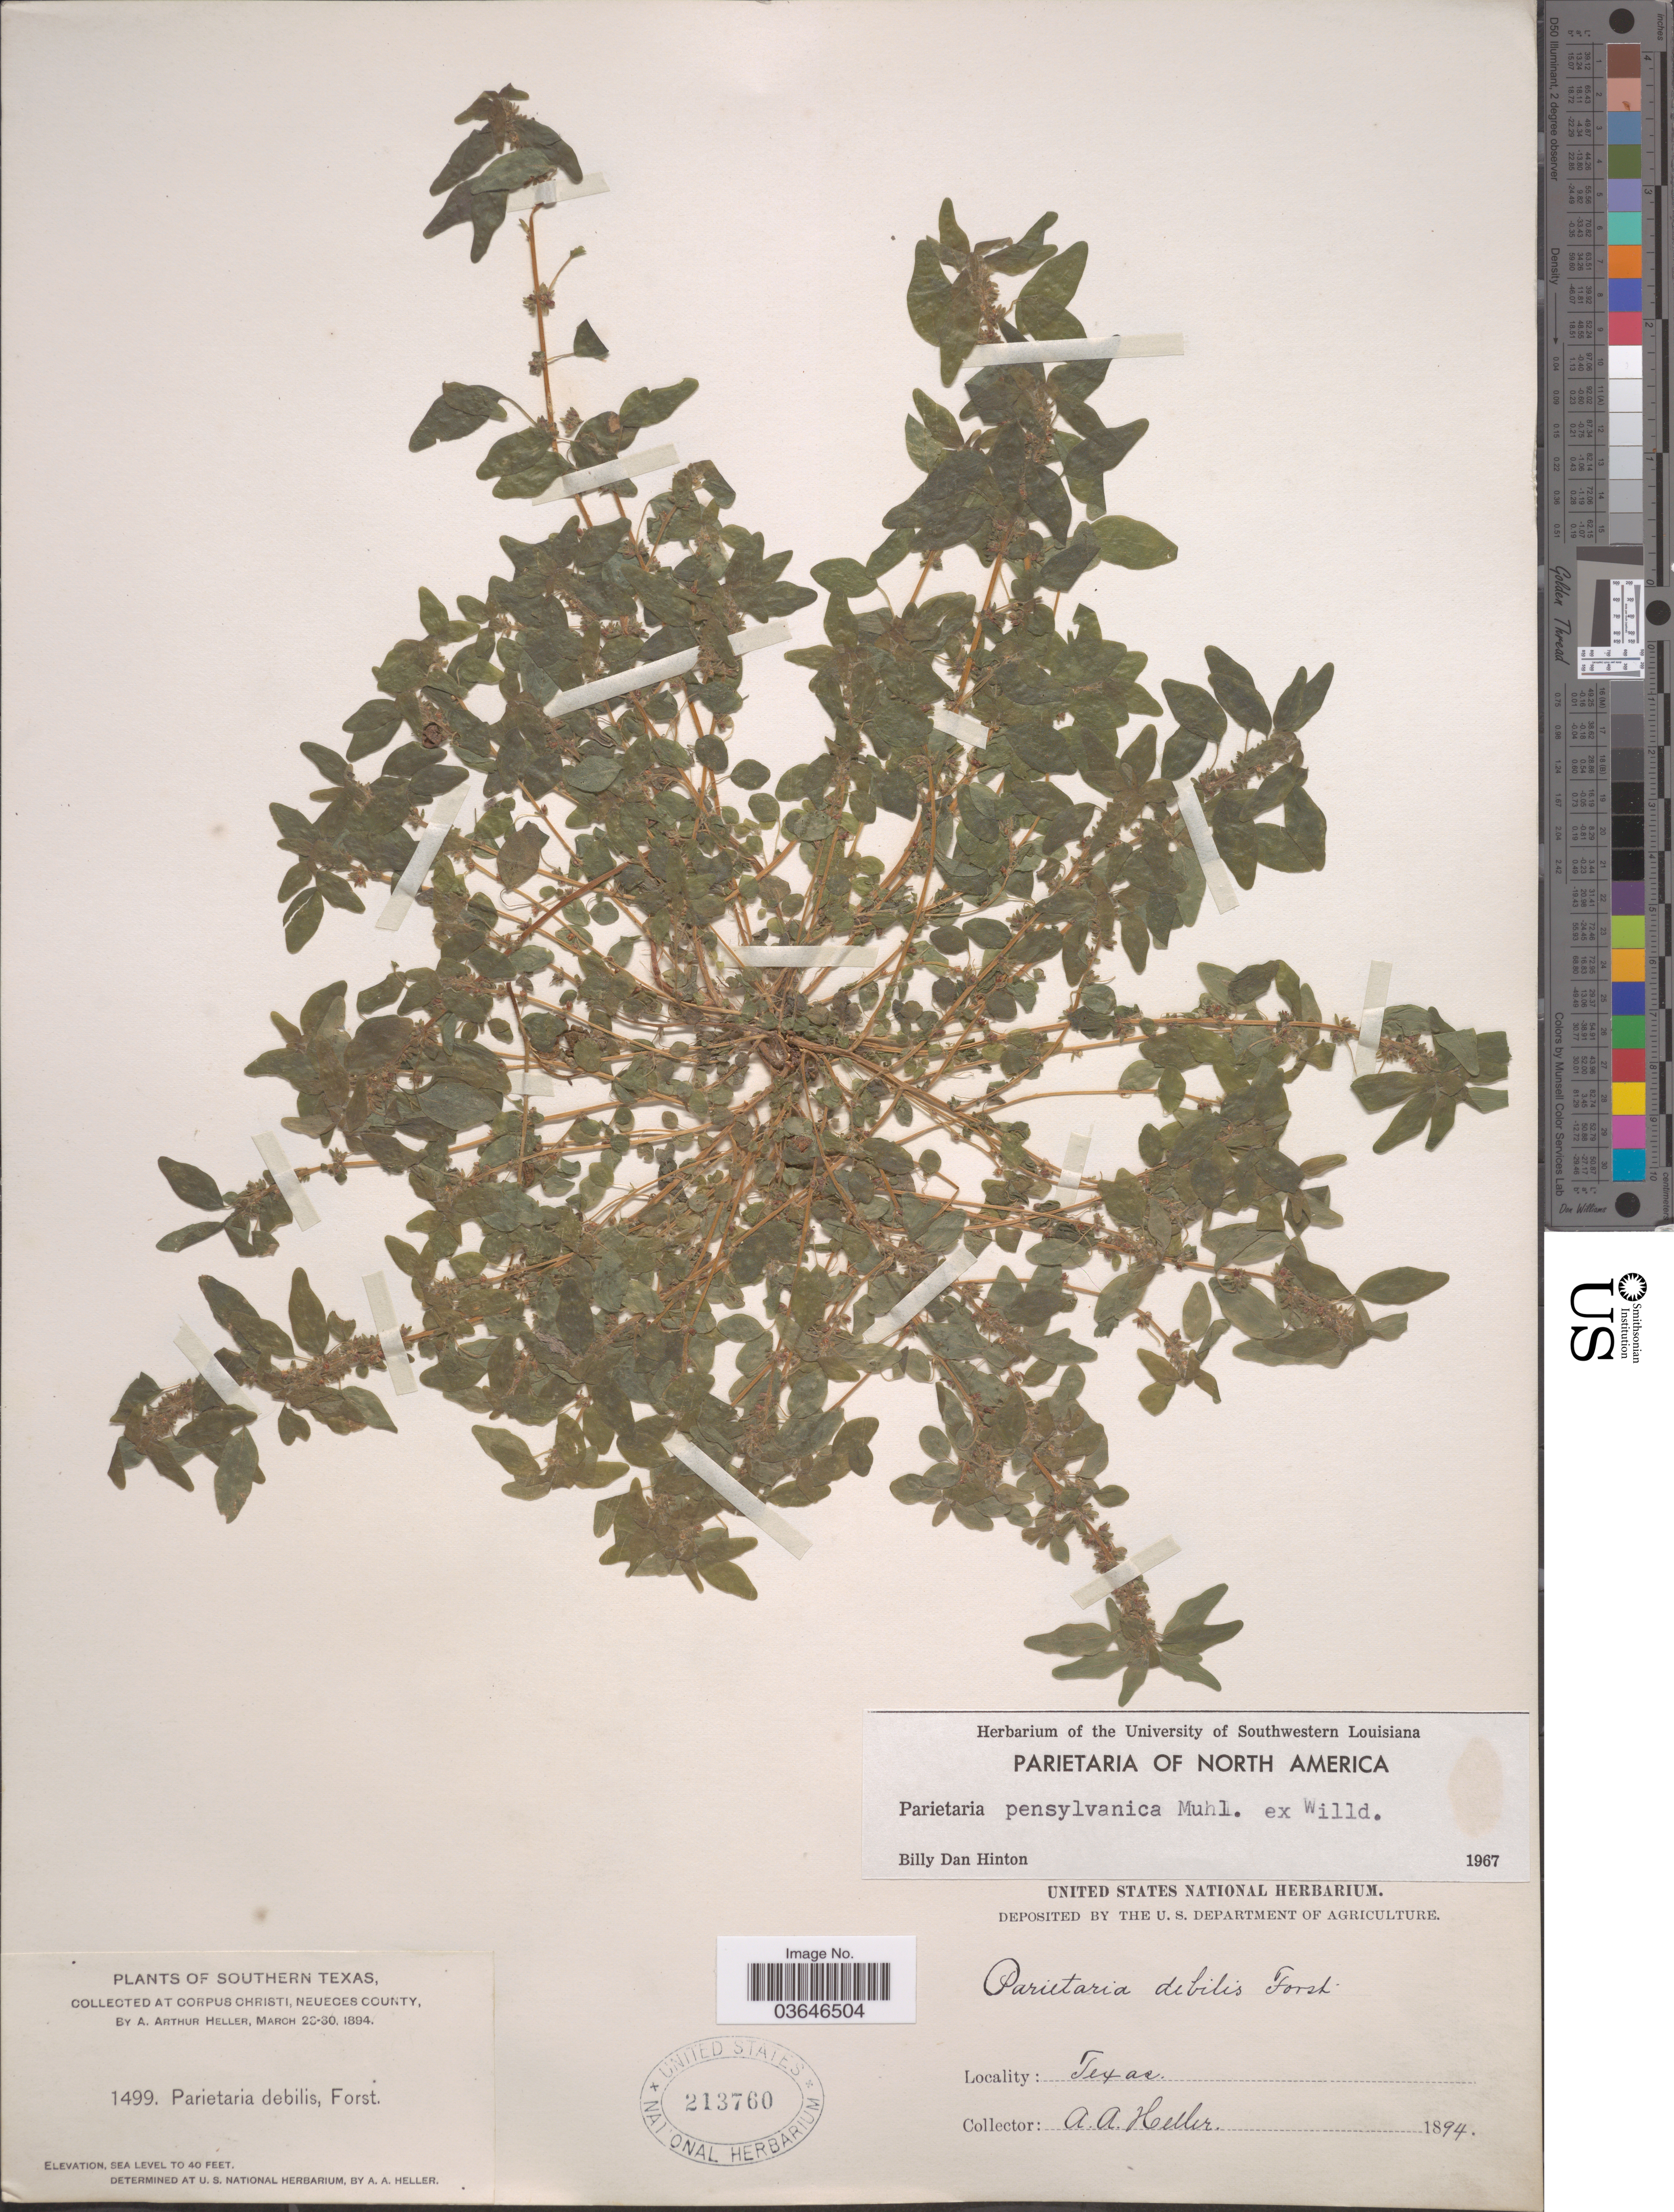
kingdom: Plantae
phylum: Tracheophyta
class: Magnoliopsida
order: Rosales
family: Urticaceae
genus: Parietaria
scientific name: Parietaria pensylvanica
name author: Muhl. ex Willd.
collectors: A. A. Heller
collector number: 1499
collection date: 1894-03-23/1894-03-30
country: United States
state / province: Texas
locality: Southern Texas. Corpus Christi, Neueces County.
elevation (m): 0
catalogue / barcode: US 213760